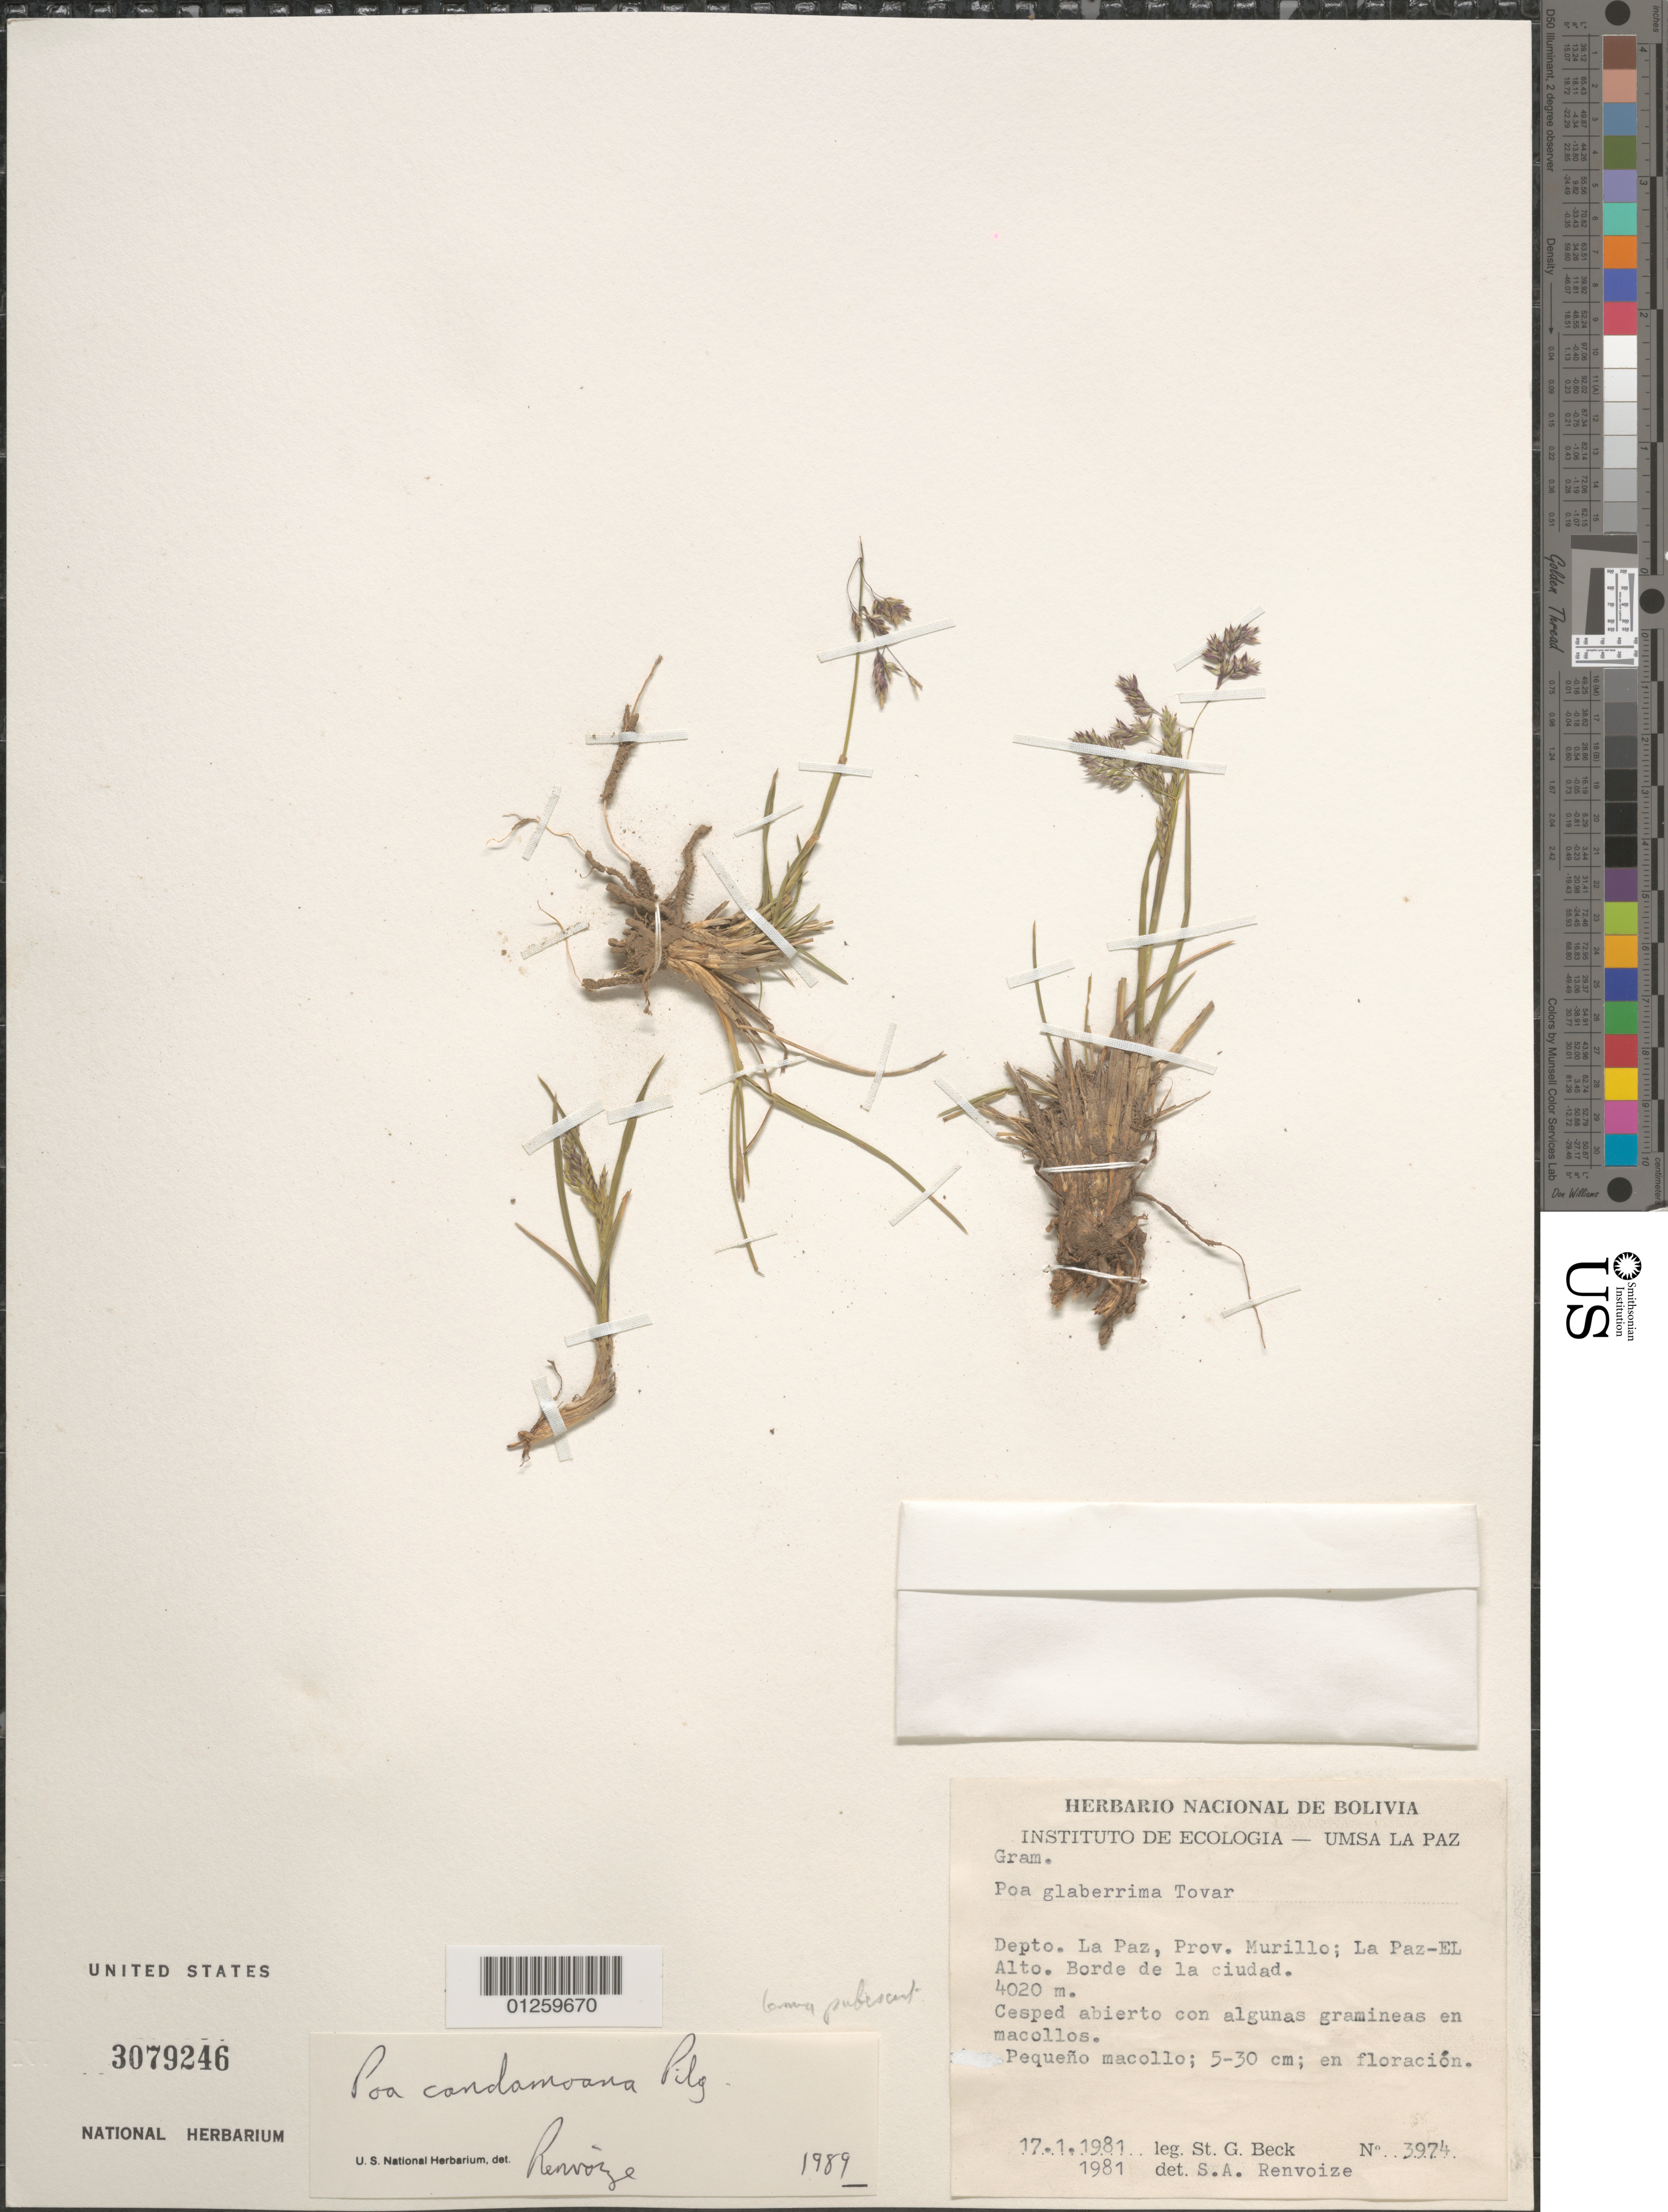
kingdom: Plantae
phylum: Tracheophyta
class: Liliopsida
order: Poales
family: Poaceae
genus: Poa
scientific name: Poa candamoana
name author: Pilg.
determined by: Soreng, Robert J., Research Associate (BOT), Smithsonian Institution - National Museum of Natural History (UNITED STATES)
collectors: S. G. Beck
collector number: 3974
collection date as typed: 17.1.1981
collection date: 1981-01-17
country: Bolivia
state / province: La Paz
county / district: Murillo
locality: La Paz-el Alto. Borde de la ciudad.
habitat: cesped abiero con algunas gramineas en macollos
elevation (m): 4020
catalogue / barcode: US 3079246